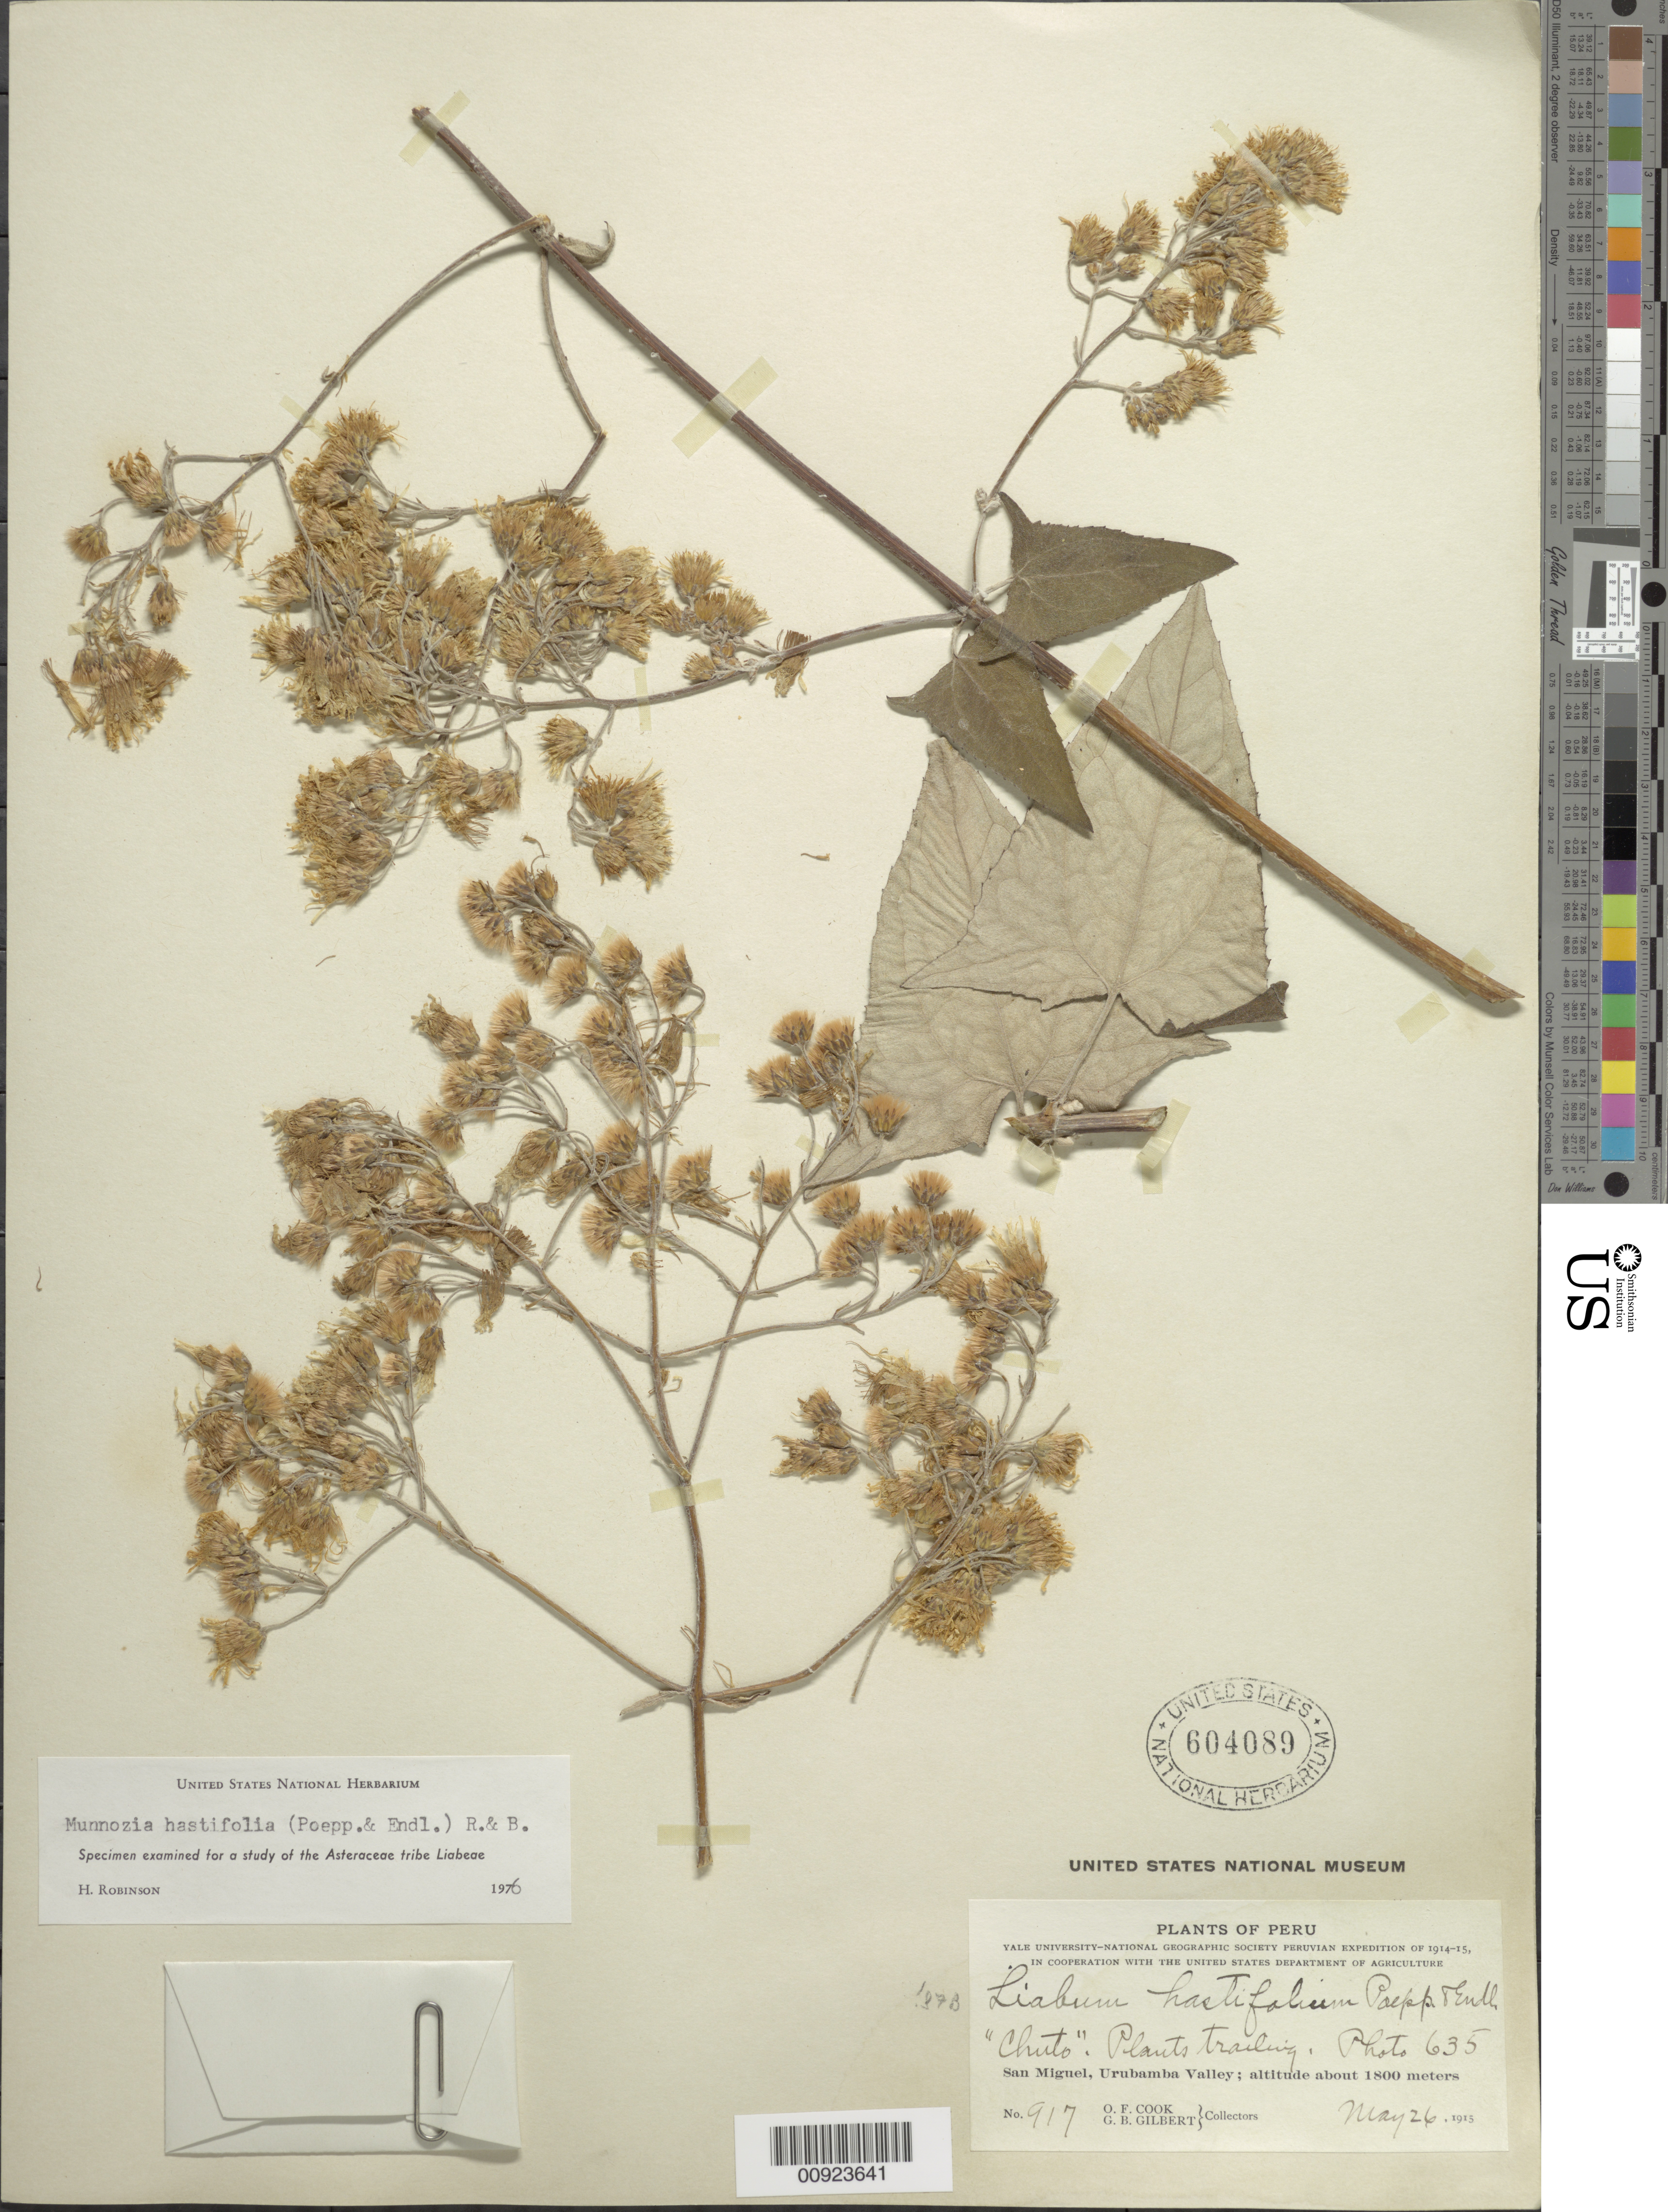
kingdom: Plantae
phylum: Tracheophyta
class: Magnoliopsida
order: Asterales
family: Asteraceae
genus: Munnozia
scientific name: Munnozia hastifolia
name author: (Poepp.) H. Rob. & Brettell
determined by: Robinson, Harold E., (US)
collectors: O. F. Cook & G. B. Gilbert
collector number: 917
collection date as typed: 26 May 1915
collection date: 1915-05-26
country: Peru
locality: San Miquel, Urubamba Valley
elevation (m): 1800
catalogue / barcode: US 604089